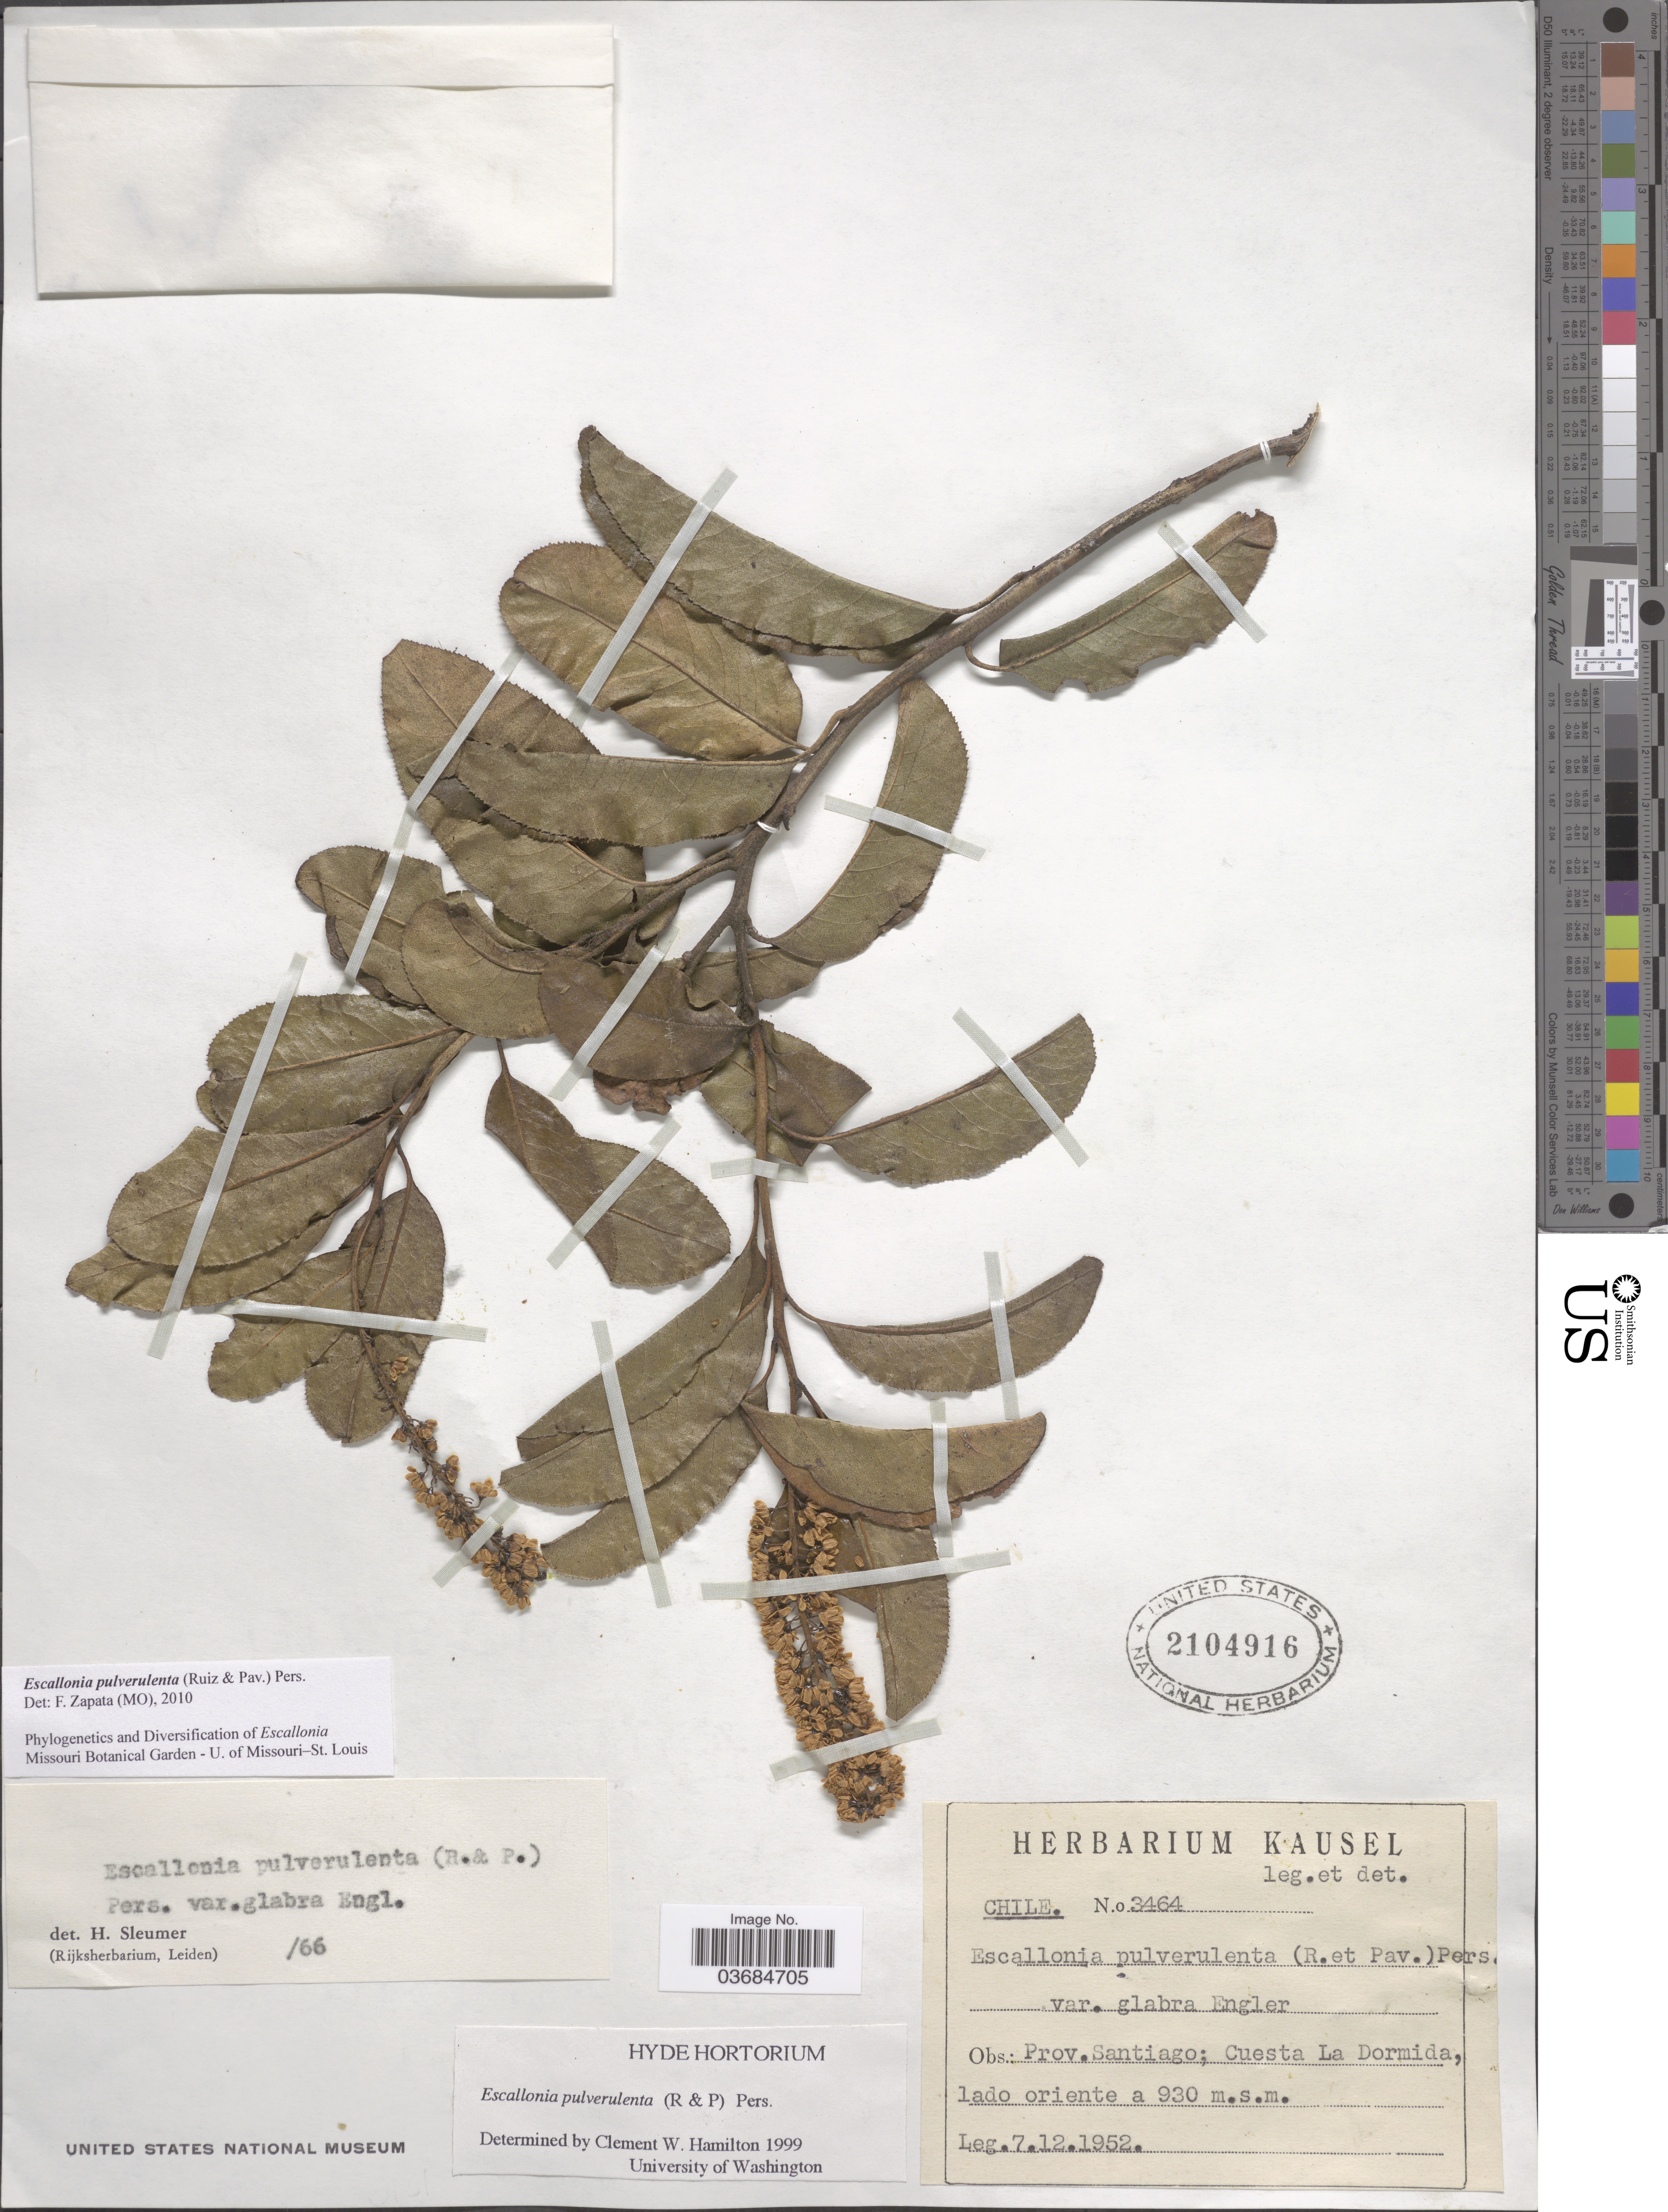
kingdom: Plantae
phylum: Tracheophyta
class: Magnoliopsida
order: Escalloniales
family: Escalloniaceae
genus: Escallonia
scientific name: Escallonia pulverulenta var. pulverulenta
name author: (Ruiz & Pav.) Pers.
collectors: -. Kausel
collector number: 3464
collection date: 1952-12-07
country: Chile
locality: Prov. Santiago; Cuesta La Dormida.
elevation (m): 930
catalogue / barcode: US 2104916